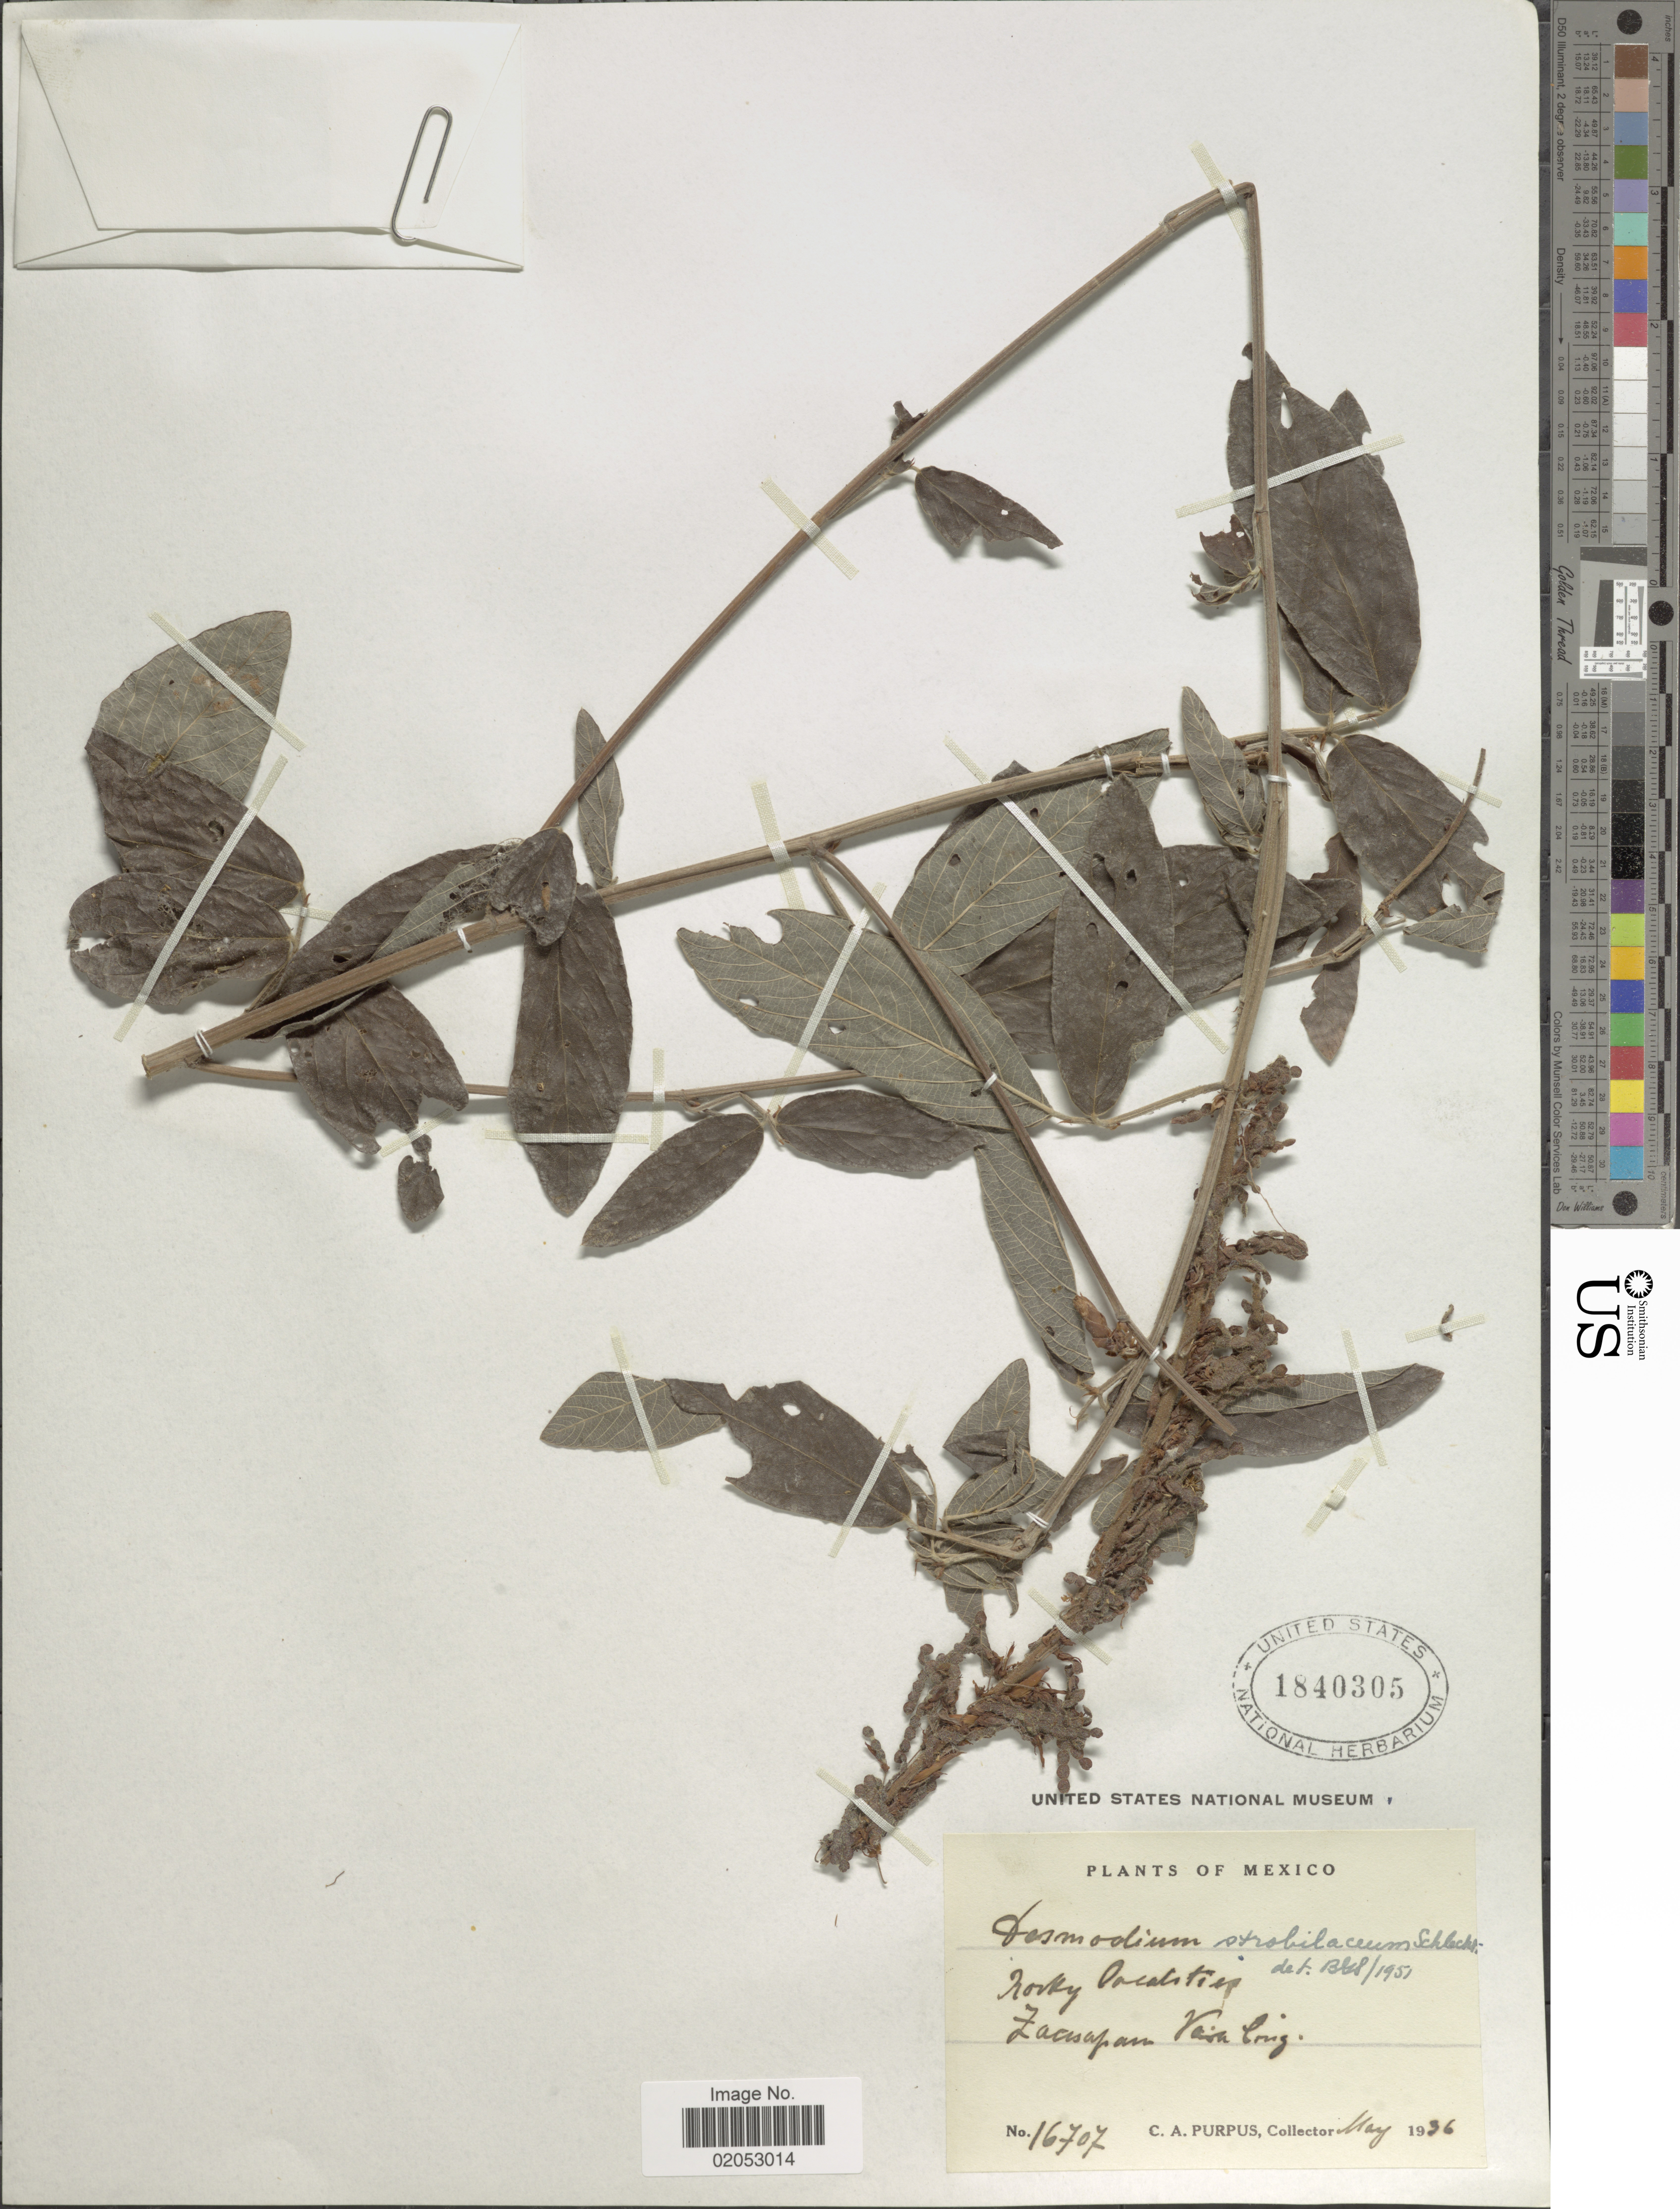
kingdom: Plantae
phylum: Tracheophyta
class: Magnoliopsida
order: Fabales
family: Fabaceae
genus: Desmodium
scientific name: Desmodium strobilaceum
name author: Schltdl.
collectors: C. A. Purpus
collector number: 16707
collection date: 1936-05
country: Mexico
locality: Zacualpan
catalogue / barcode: US 1840305